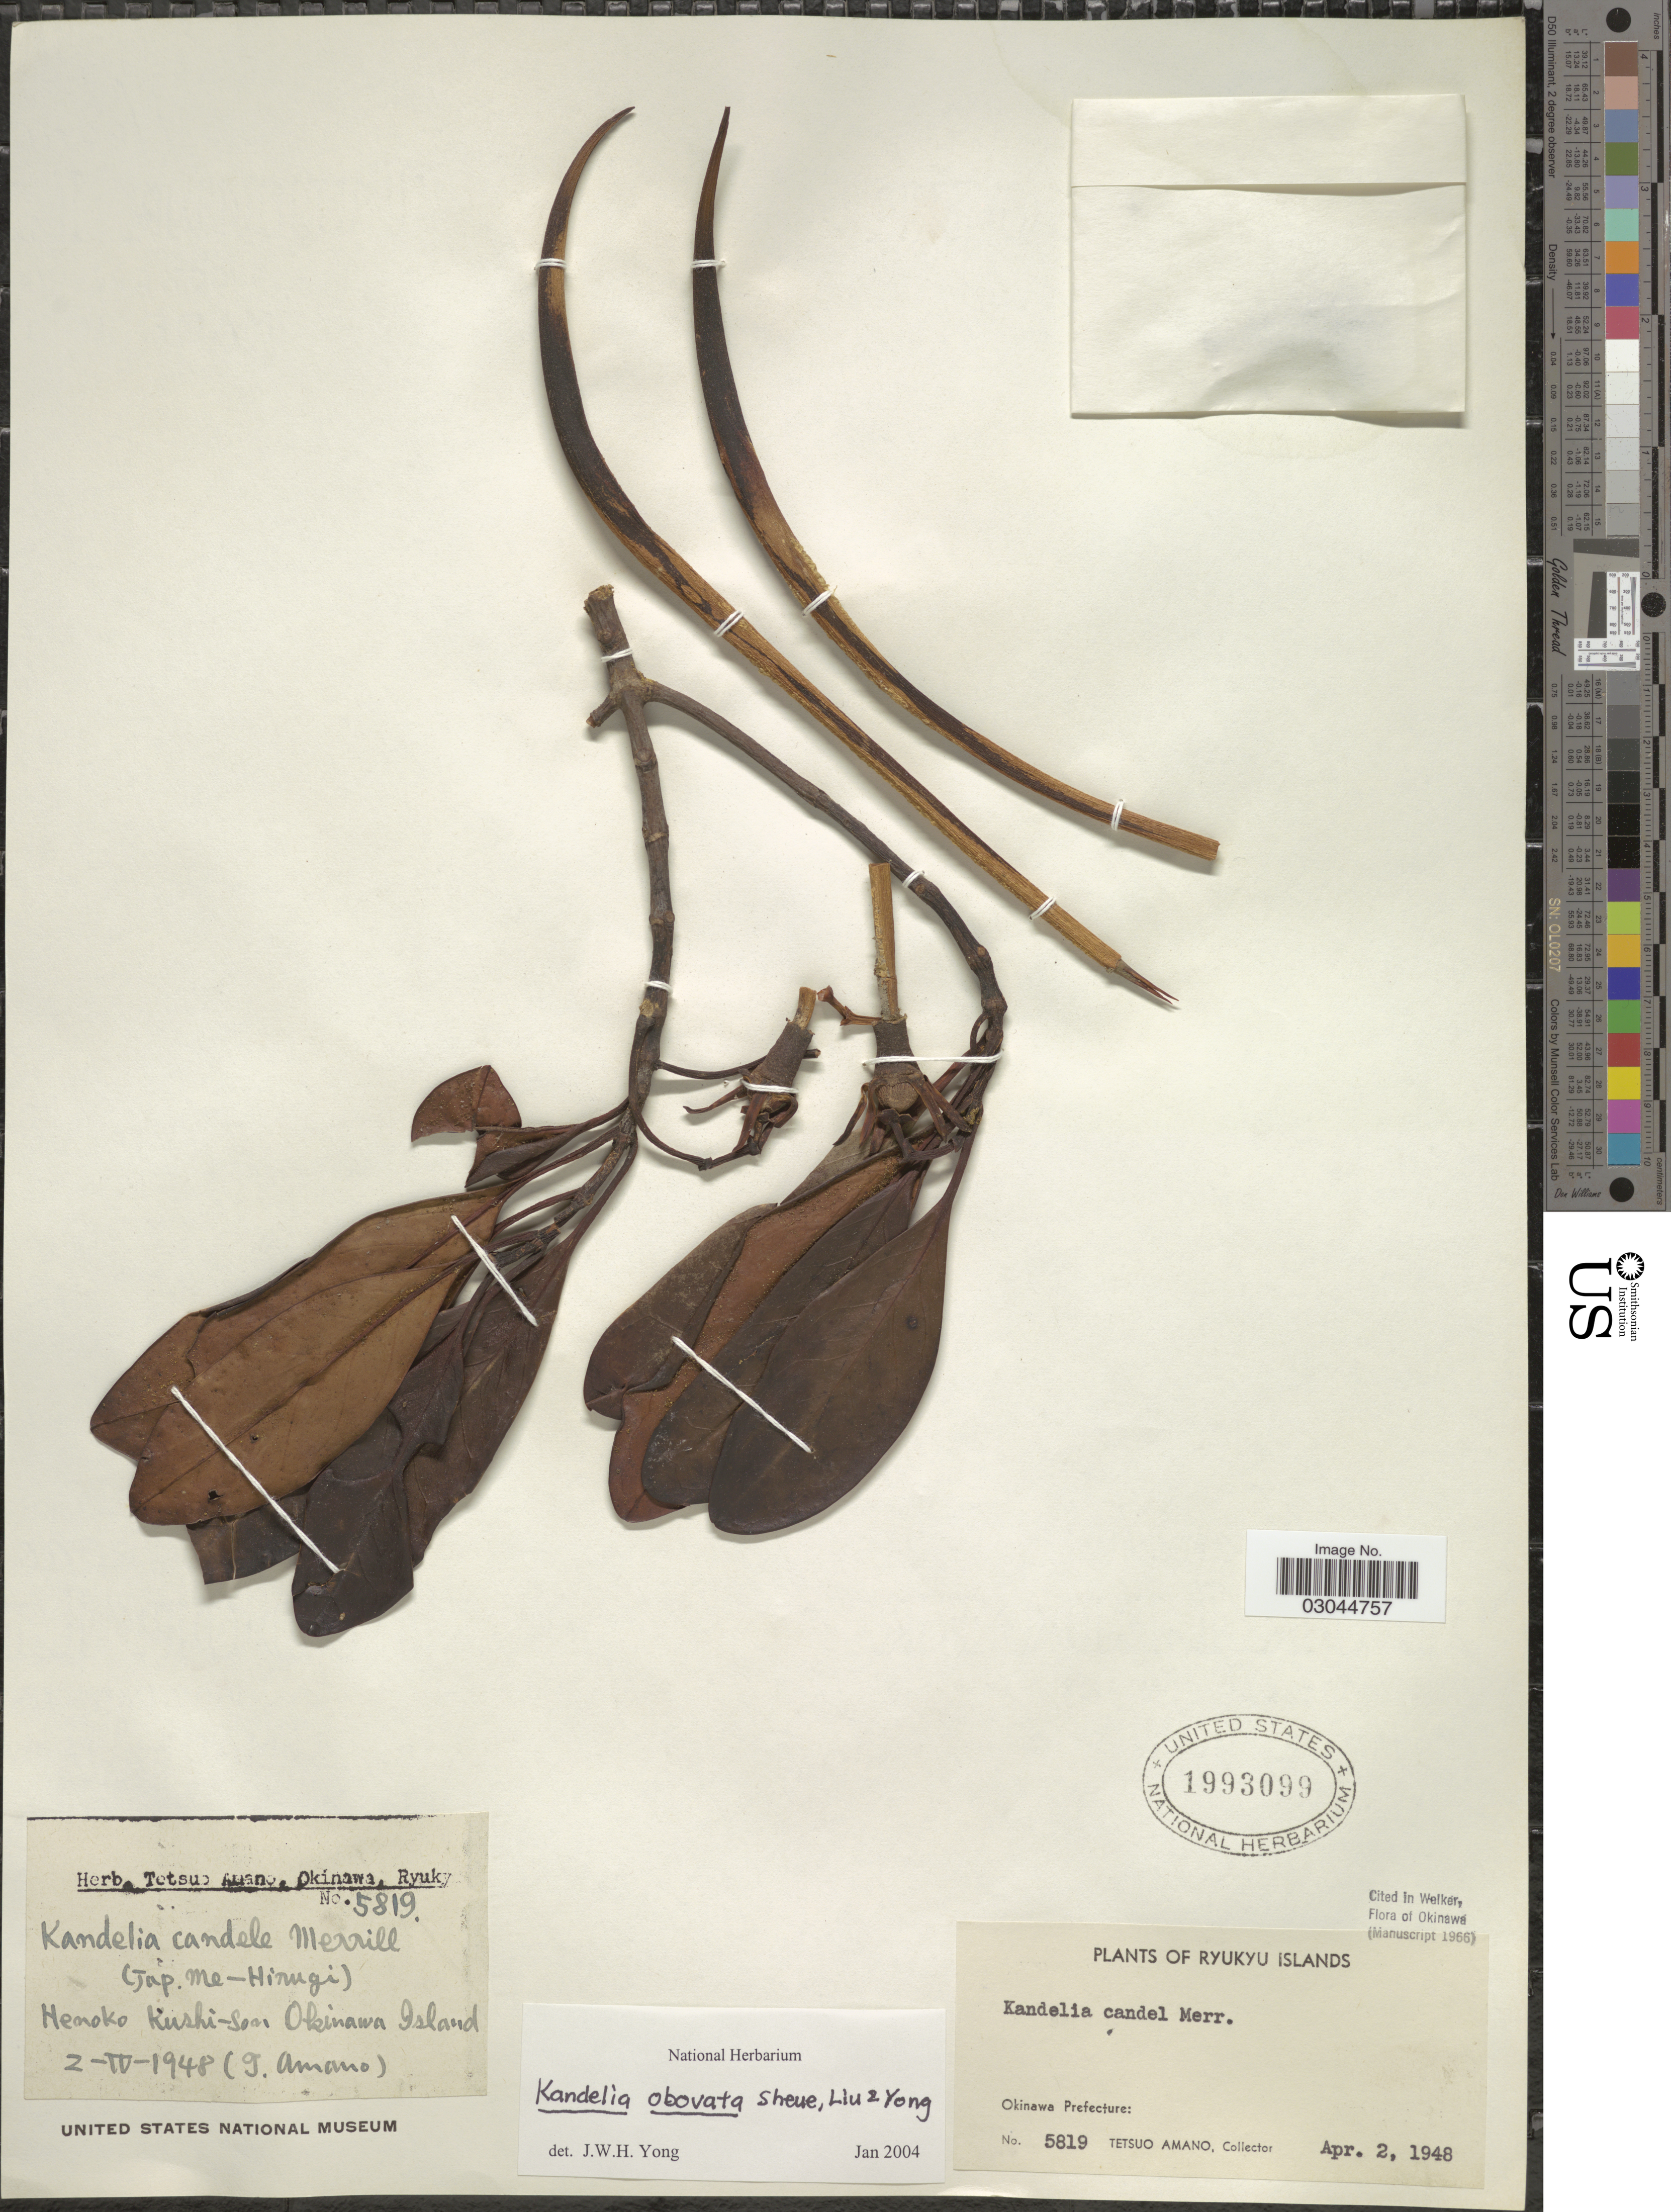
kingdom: Plantae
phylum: Tracheophyta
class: Magnoliopsida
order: Malpighiales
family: Rhizophoraceae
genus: Kandelia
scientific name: Kandelia obovata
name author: Sheue et al.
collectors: T. Amano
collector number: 5819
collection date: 1948-04-02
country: Japan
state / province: Okinawa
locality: Ryukyu Islands. Henoko Kushi-san. Okinawa Prefecture.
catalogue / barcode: US 1993099